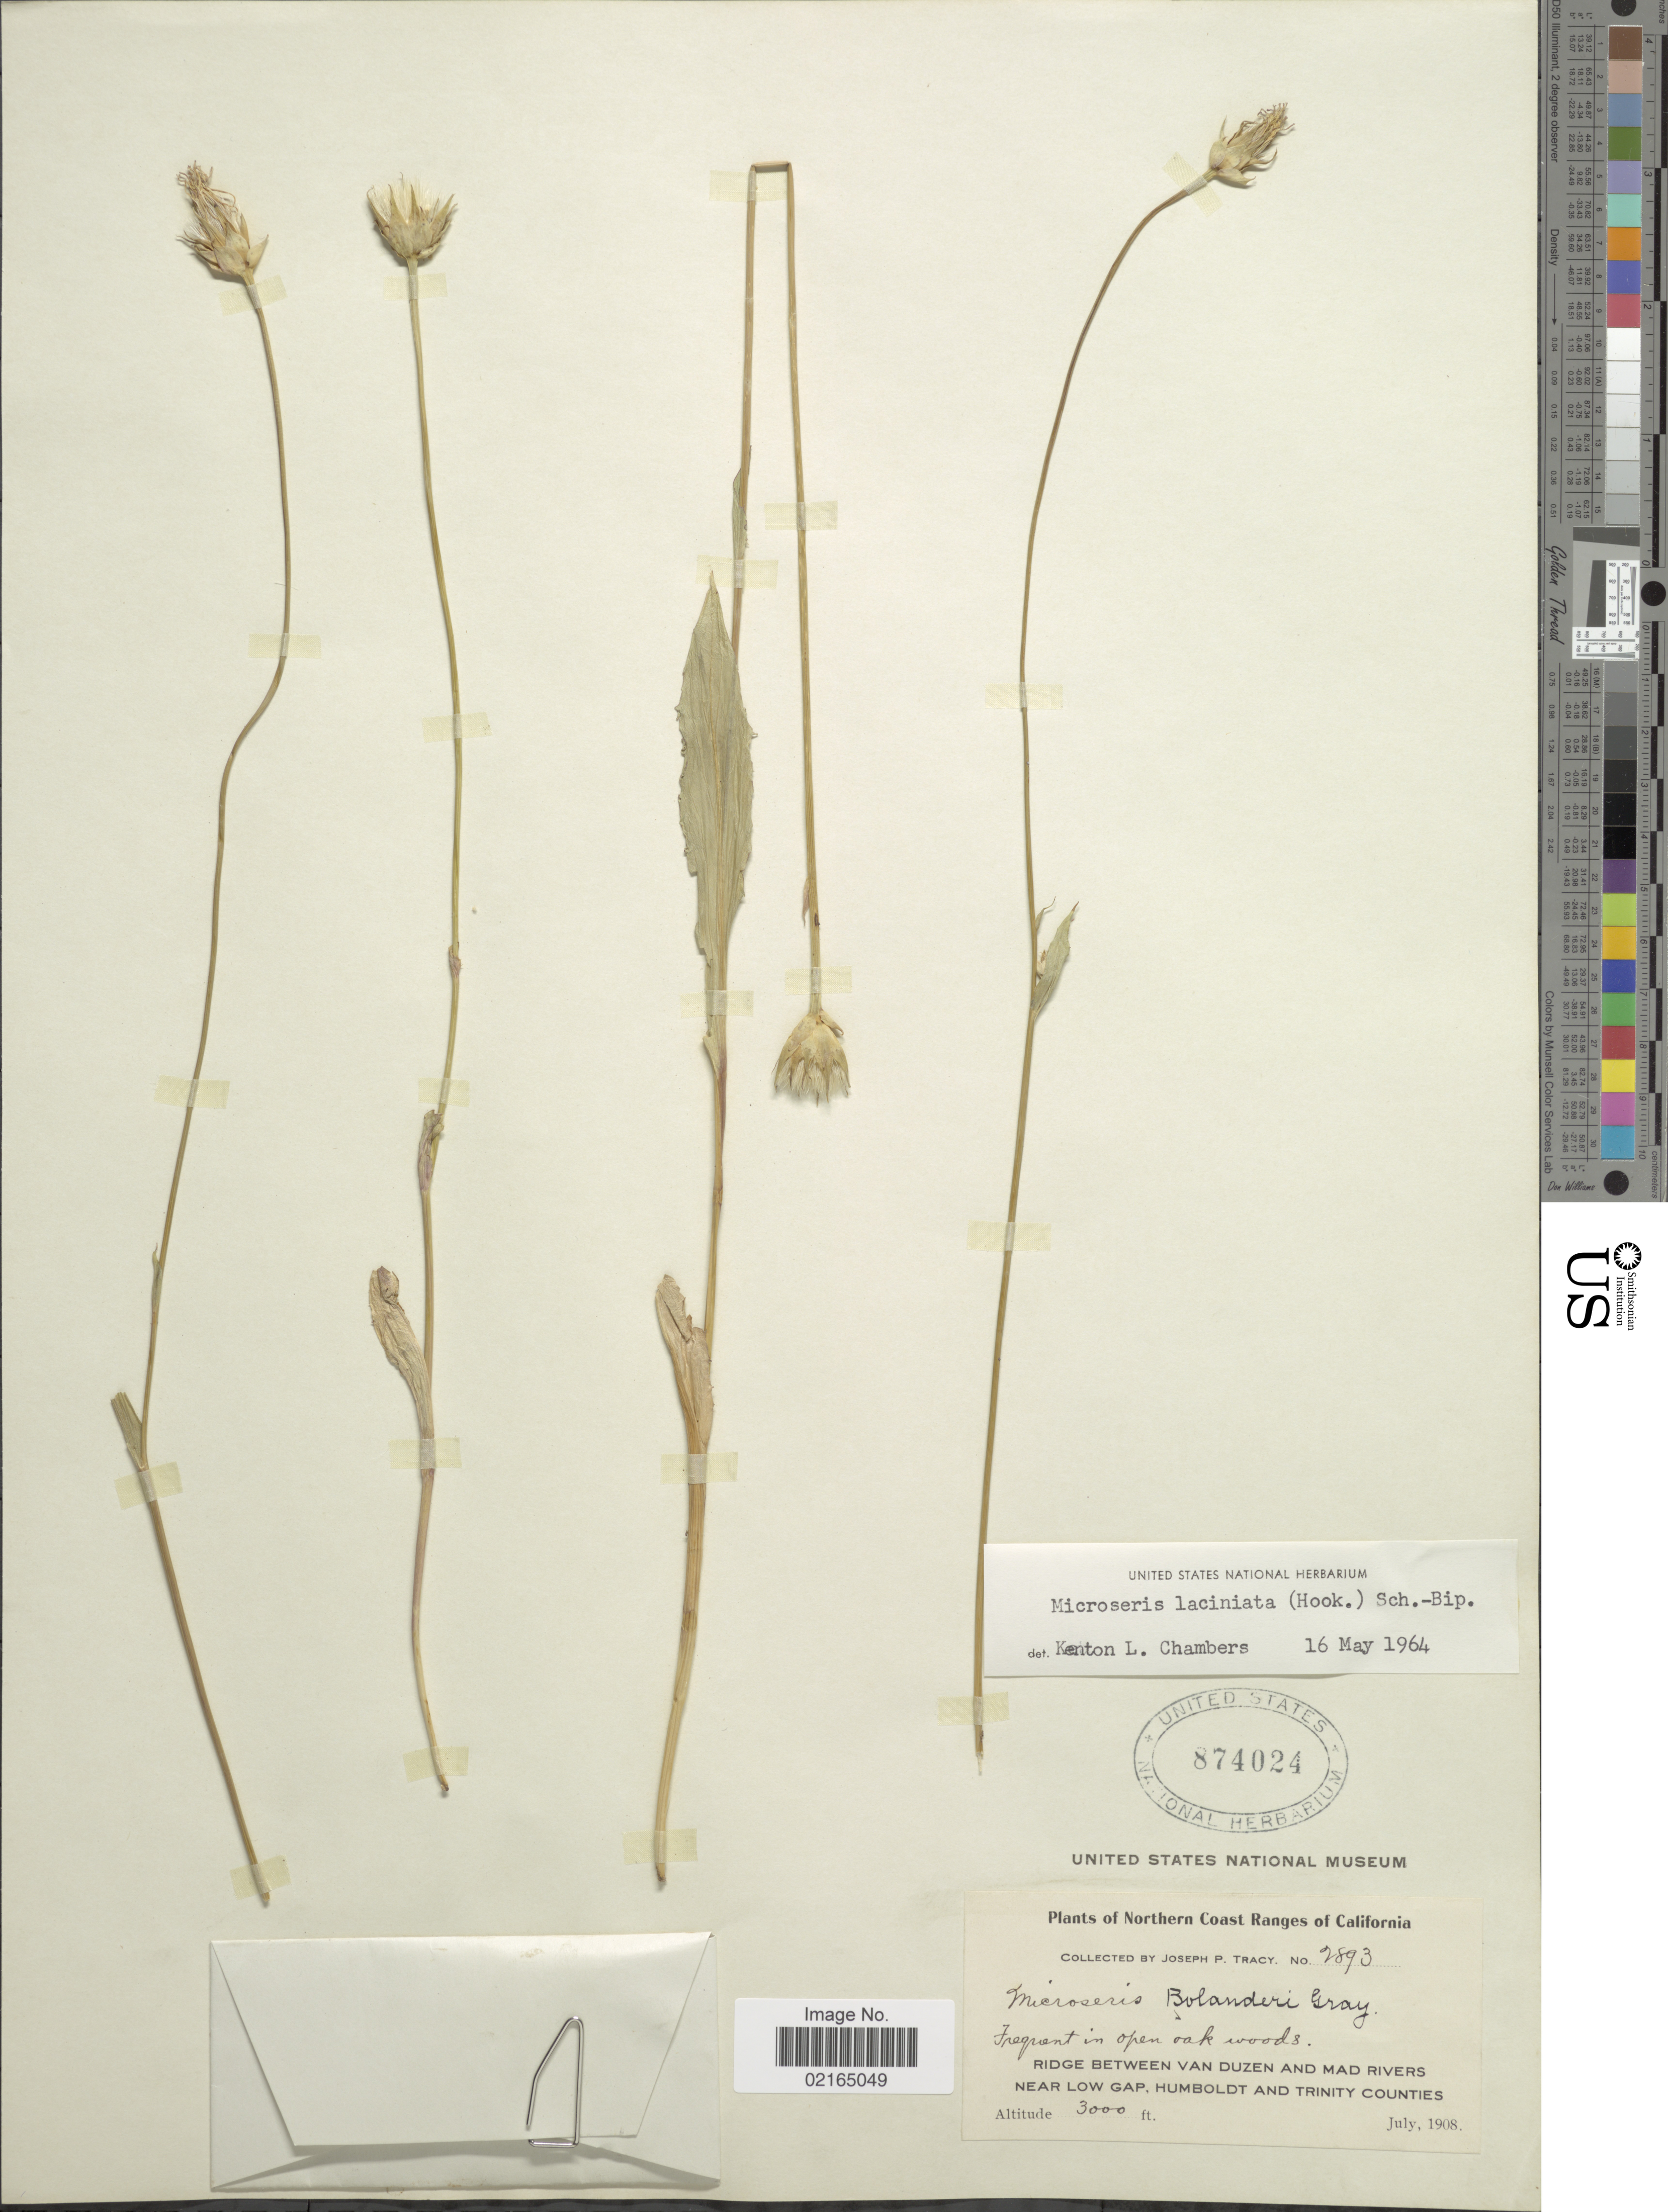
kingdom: Plantae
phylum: Tracheophyta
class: Magnoliopsida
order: Asterales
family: Asteraceae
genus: Microseris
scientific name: Microseris laciniata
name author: (Hook.) Sch. Bip.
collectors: J. Tracy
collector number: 2893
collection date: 1908-07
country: United States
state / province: California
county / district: Trinity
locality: Northern Coast Ranges of California, frequent in open oak woods, ridge between van Duzen and Mad Rivers near Low Gap, Humboldt and Trinity Counties.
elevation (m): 914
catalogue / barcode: US 874024